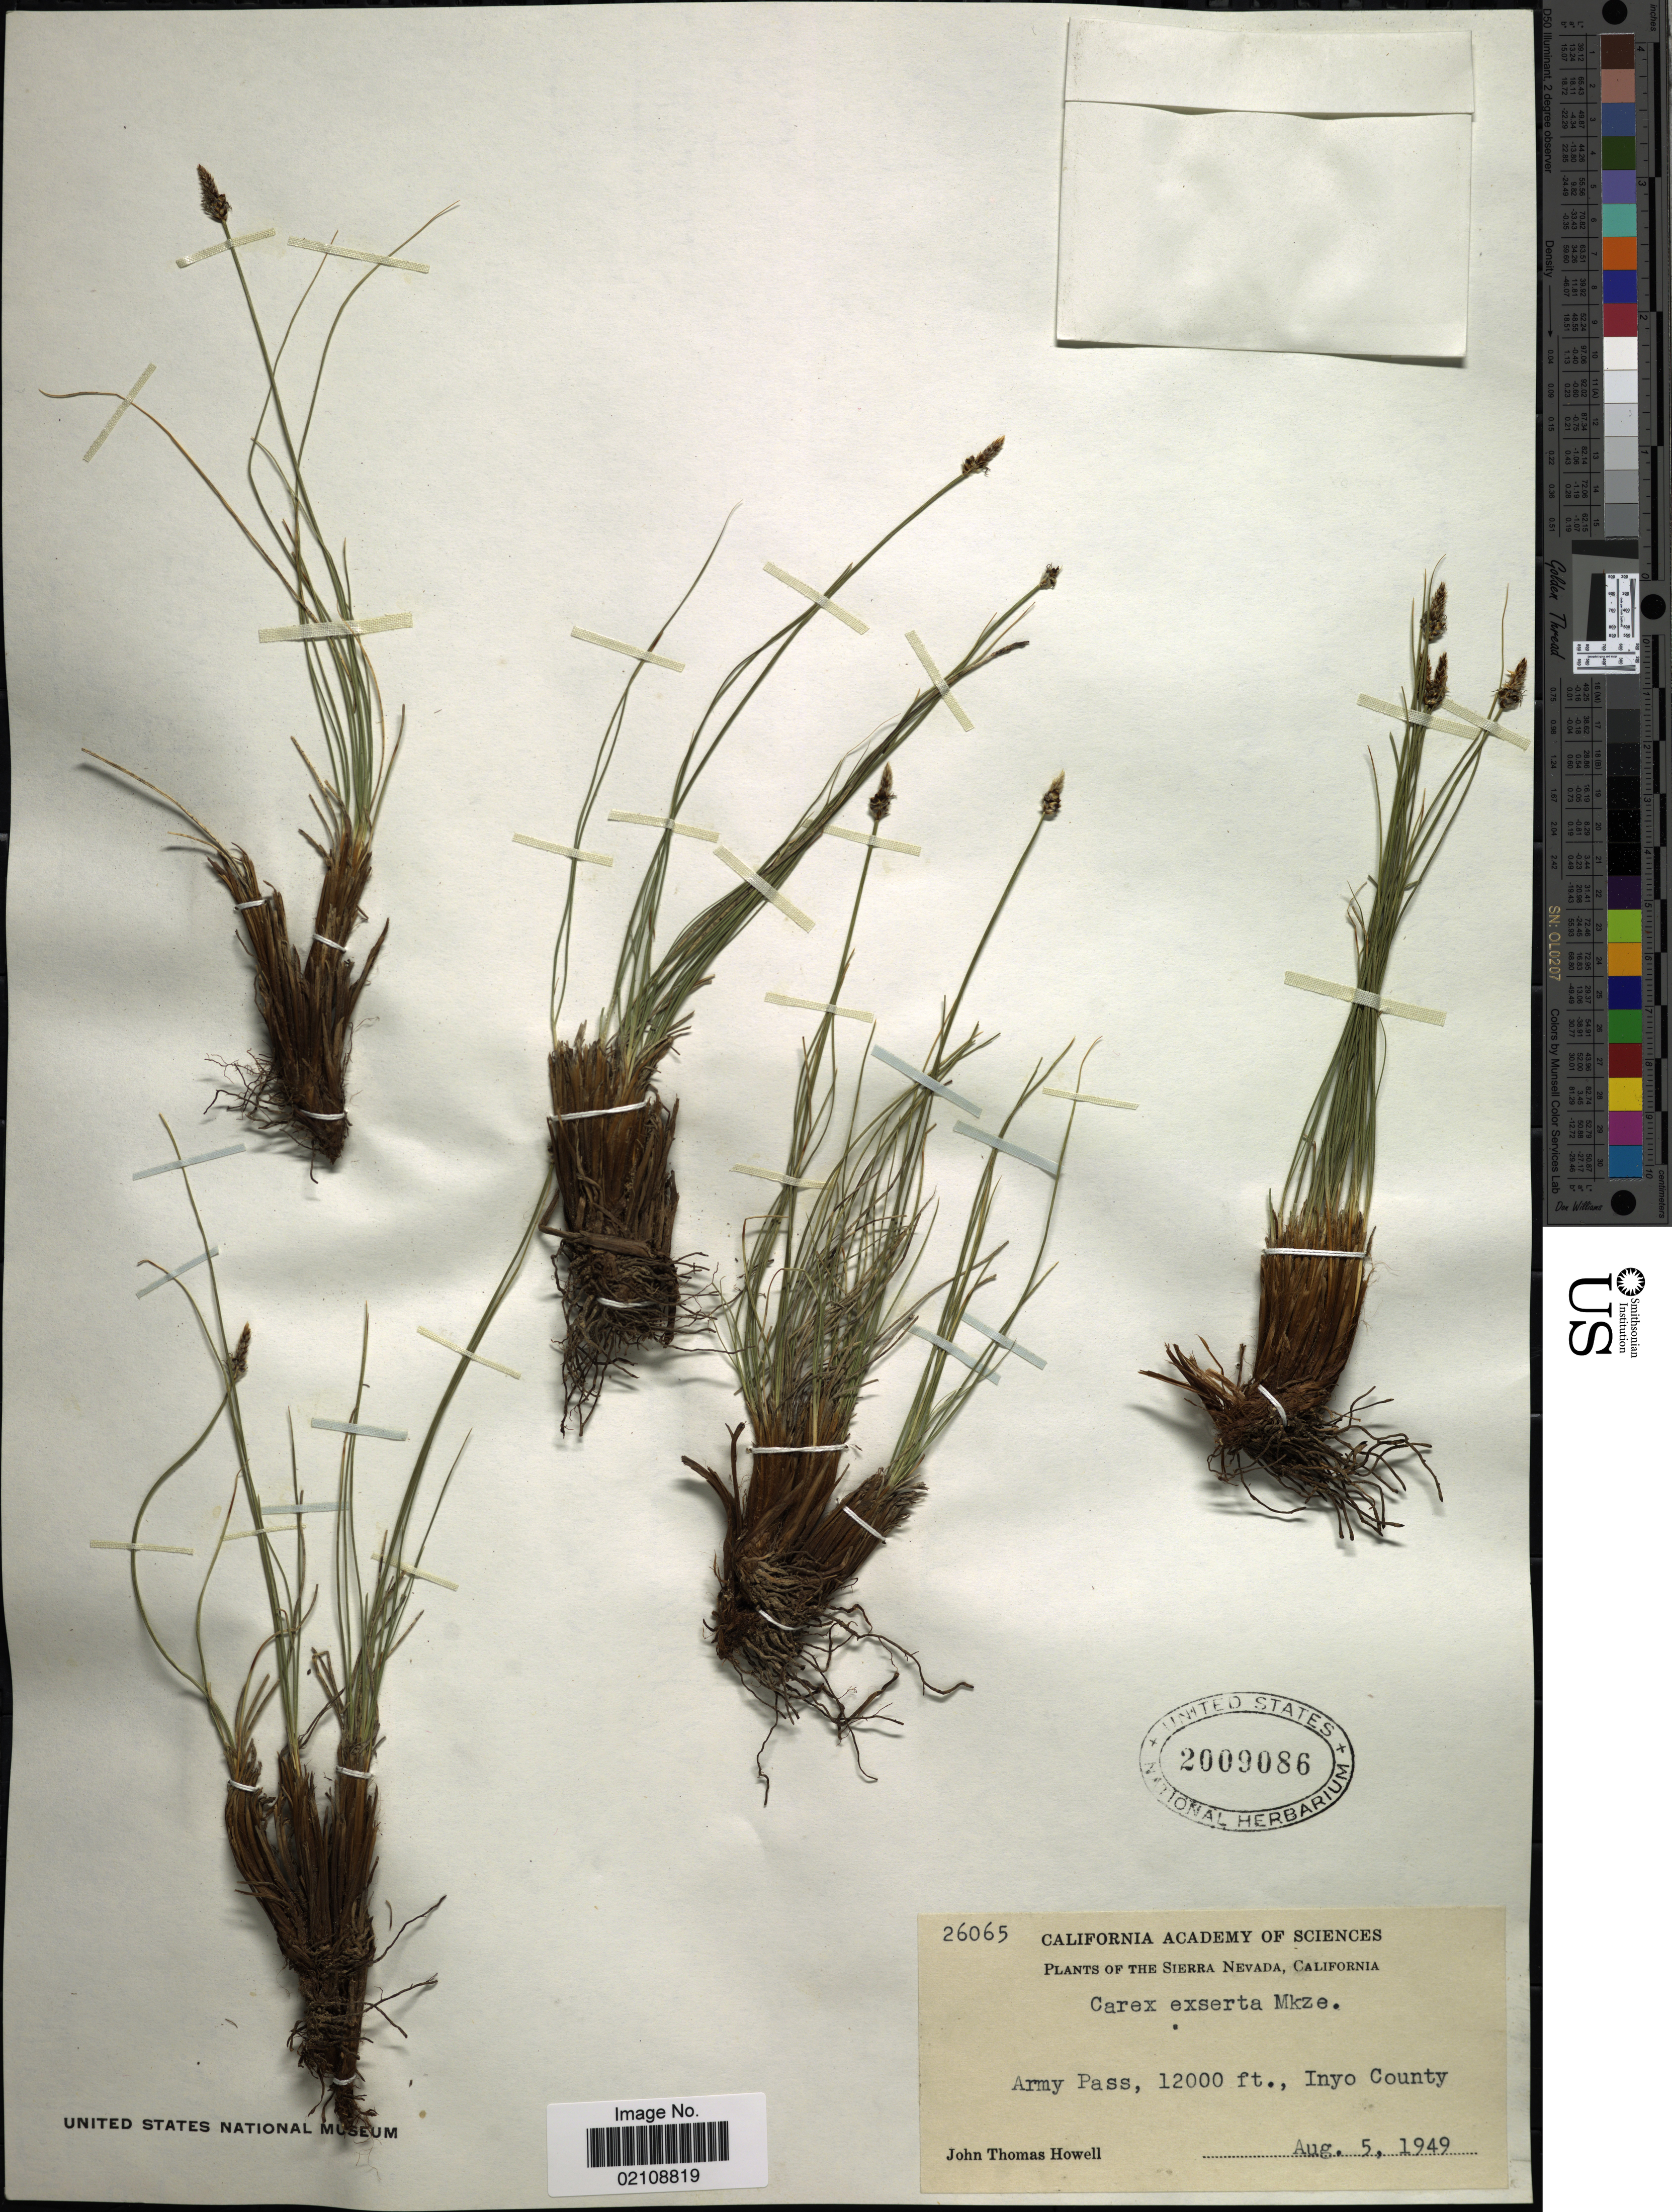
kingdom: Plantae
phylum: Tracheophyta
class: Liliopsida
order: Poales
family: Cyperaceae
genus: Carex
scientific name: Carex filifolia var. erostrata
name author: Kük.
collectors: J. T. Howell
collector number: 26065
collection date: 1949-08-05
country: United States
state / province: California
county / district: Inyo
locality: Sierra Nevada, Army Pass, Inyo County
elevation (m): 3658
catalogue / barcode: US 2009086